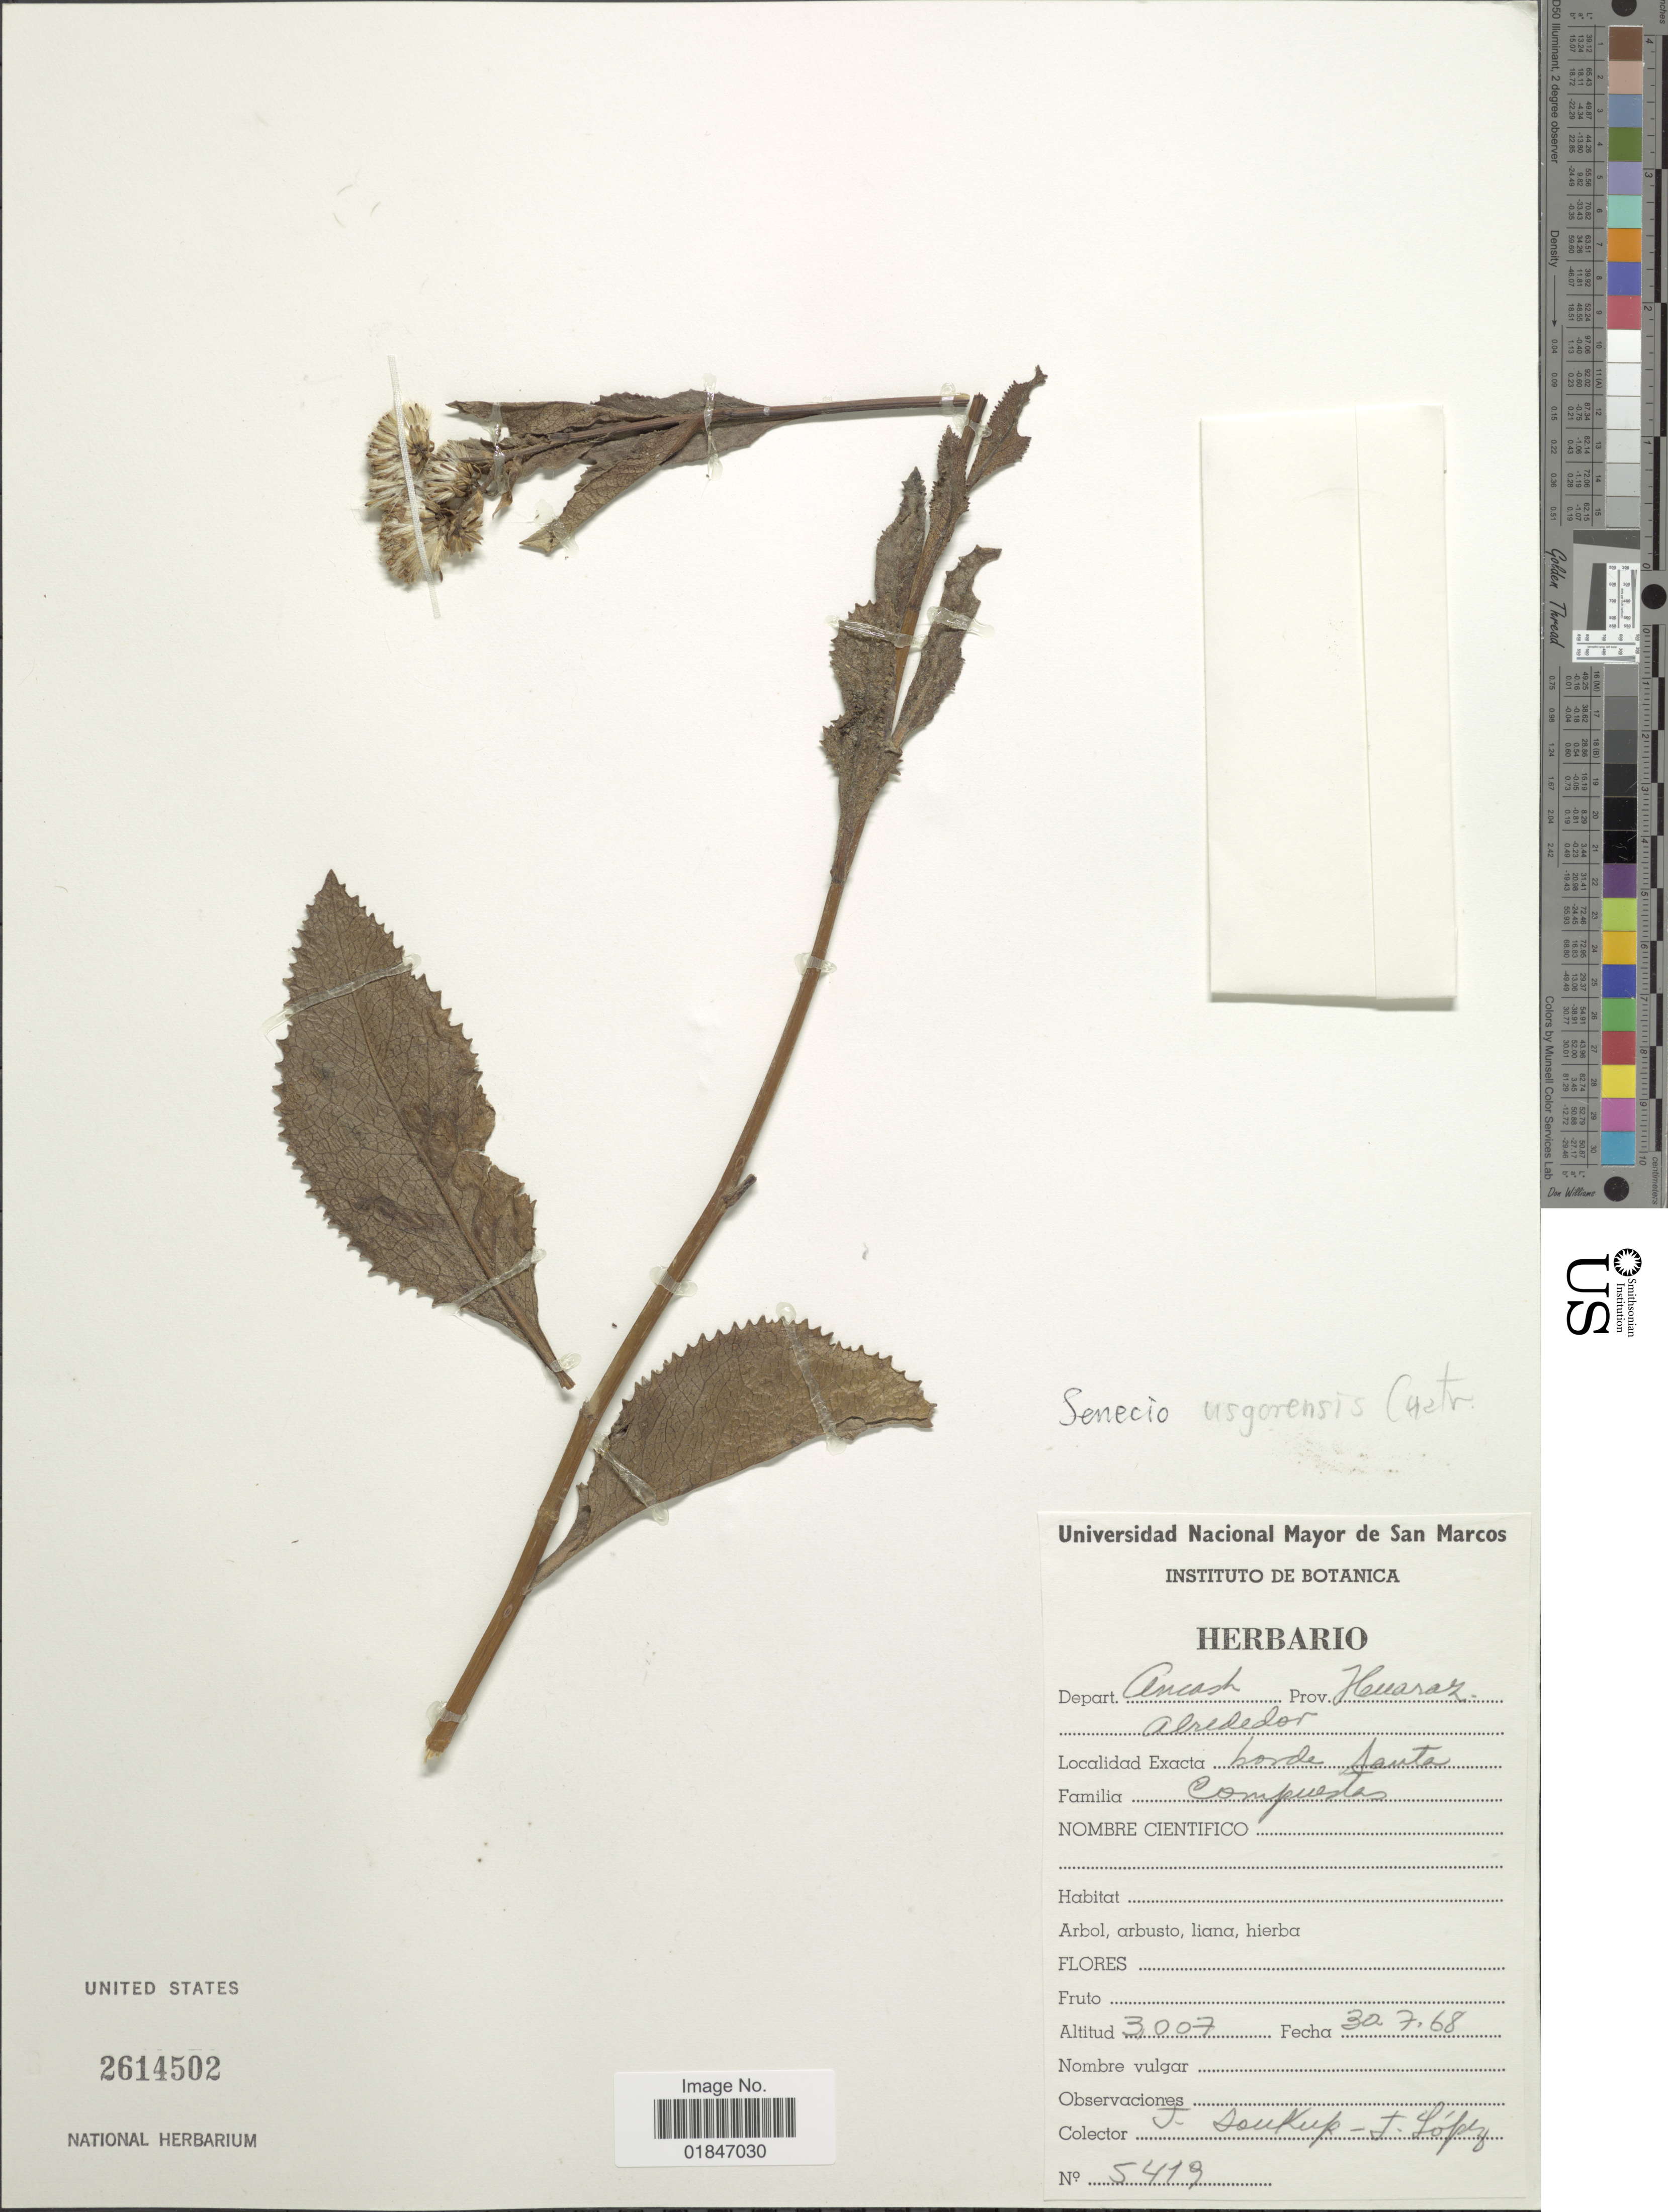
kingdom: Plantae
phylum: Tracheophyta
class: Magnoliopsida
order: Asterales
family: Asteraceae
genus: Dendrophorbium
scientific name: Dendrophorbium usgorense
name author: (Cuatrec.) C. Jeffrey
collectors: J. Soukup & J. Lopez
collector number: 5419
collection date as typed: Transcribed d/m/y: 30/7/68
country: Peru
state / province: Ancash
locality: Alrededor, borde Santa, Prov. Huaraz, Depart. Ancash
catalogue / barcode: US 2614502